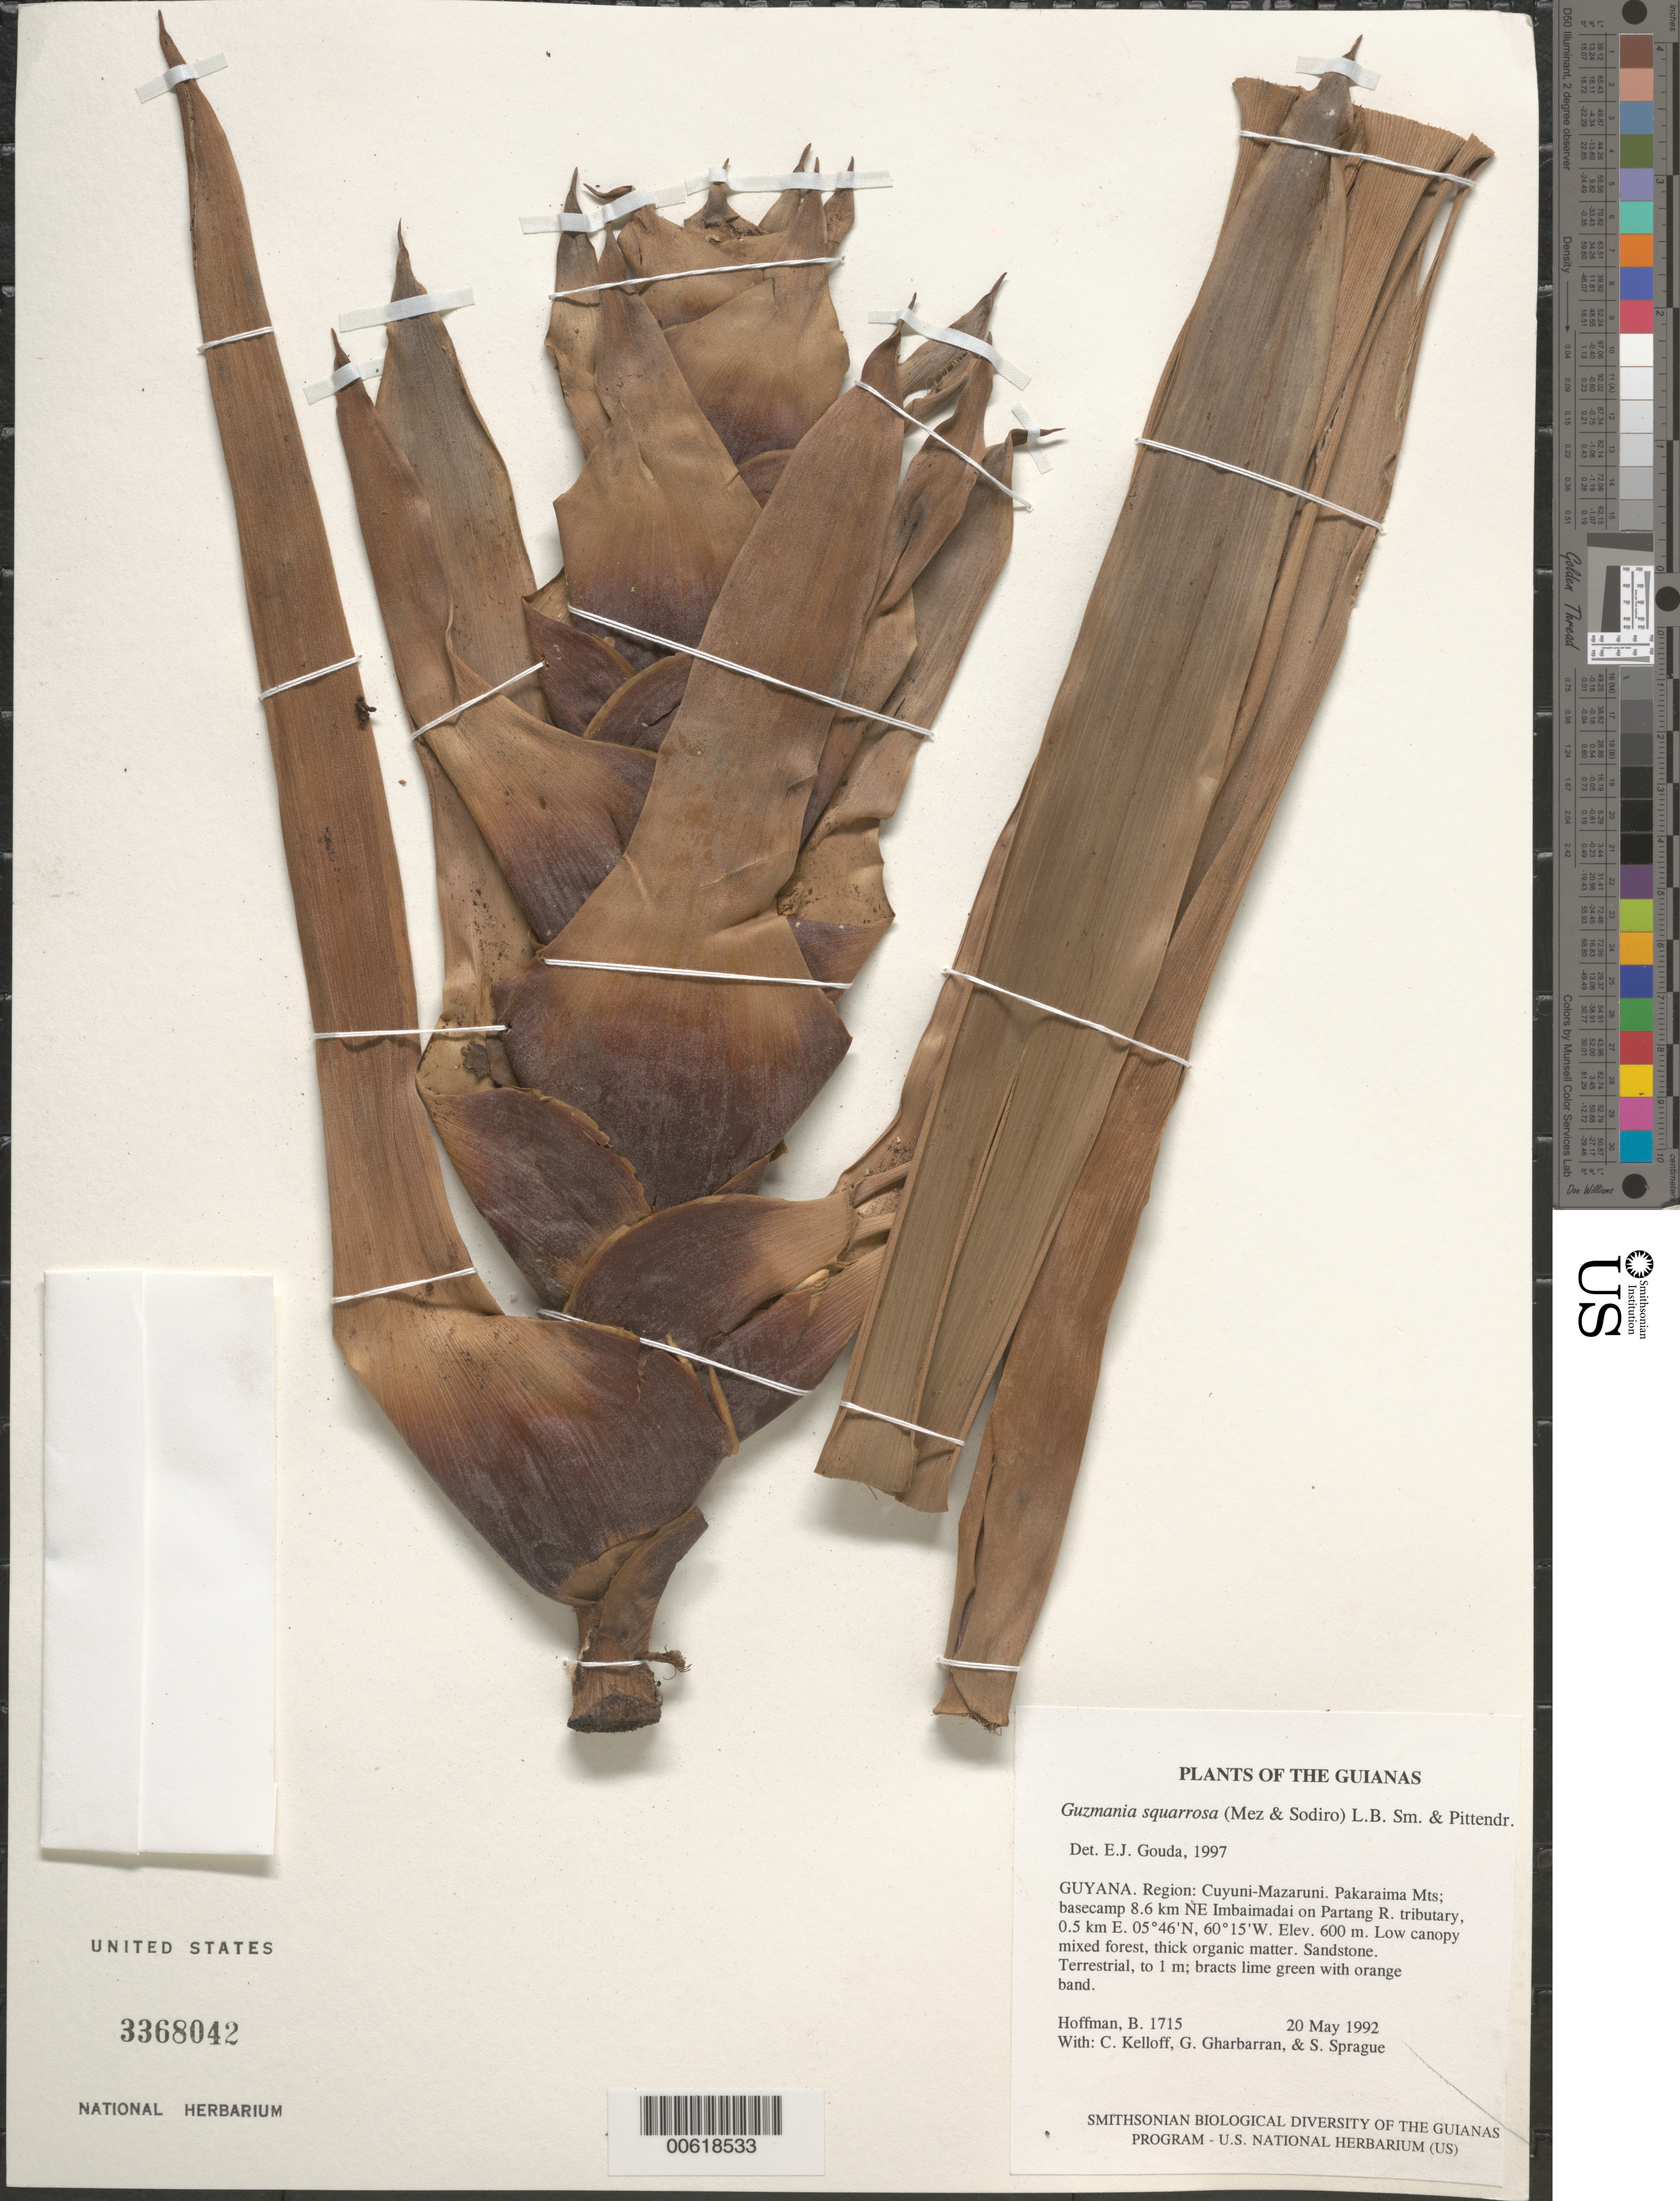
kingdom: Plantae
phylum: Tracheophyta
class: Liliopsida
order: Poales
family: Bromeliaceae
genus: Guzmania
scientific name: Guzmania squarrosa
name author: (Mez & Sodiro) L.B. Sm. & Pittendr.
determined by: Gouda, E. J.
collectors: B. Hoffman, C. L. Kelloff, G. Gharbarran & S. Sprague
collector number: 1715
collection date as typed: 20 May 1992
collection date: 1992-05-20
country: Guyana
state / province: Cuyuni-Mazaruni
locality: Pakaraima Mts; basecamp 8.6 km NE Imbaimadai on Partang River tributary, 0.5 km E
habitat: Low canopy mixed forest, thick organic matter. Sandstone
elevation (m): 600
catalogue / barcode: US 3368042